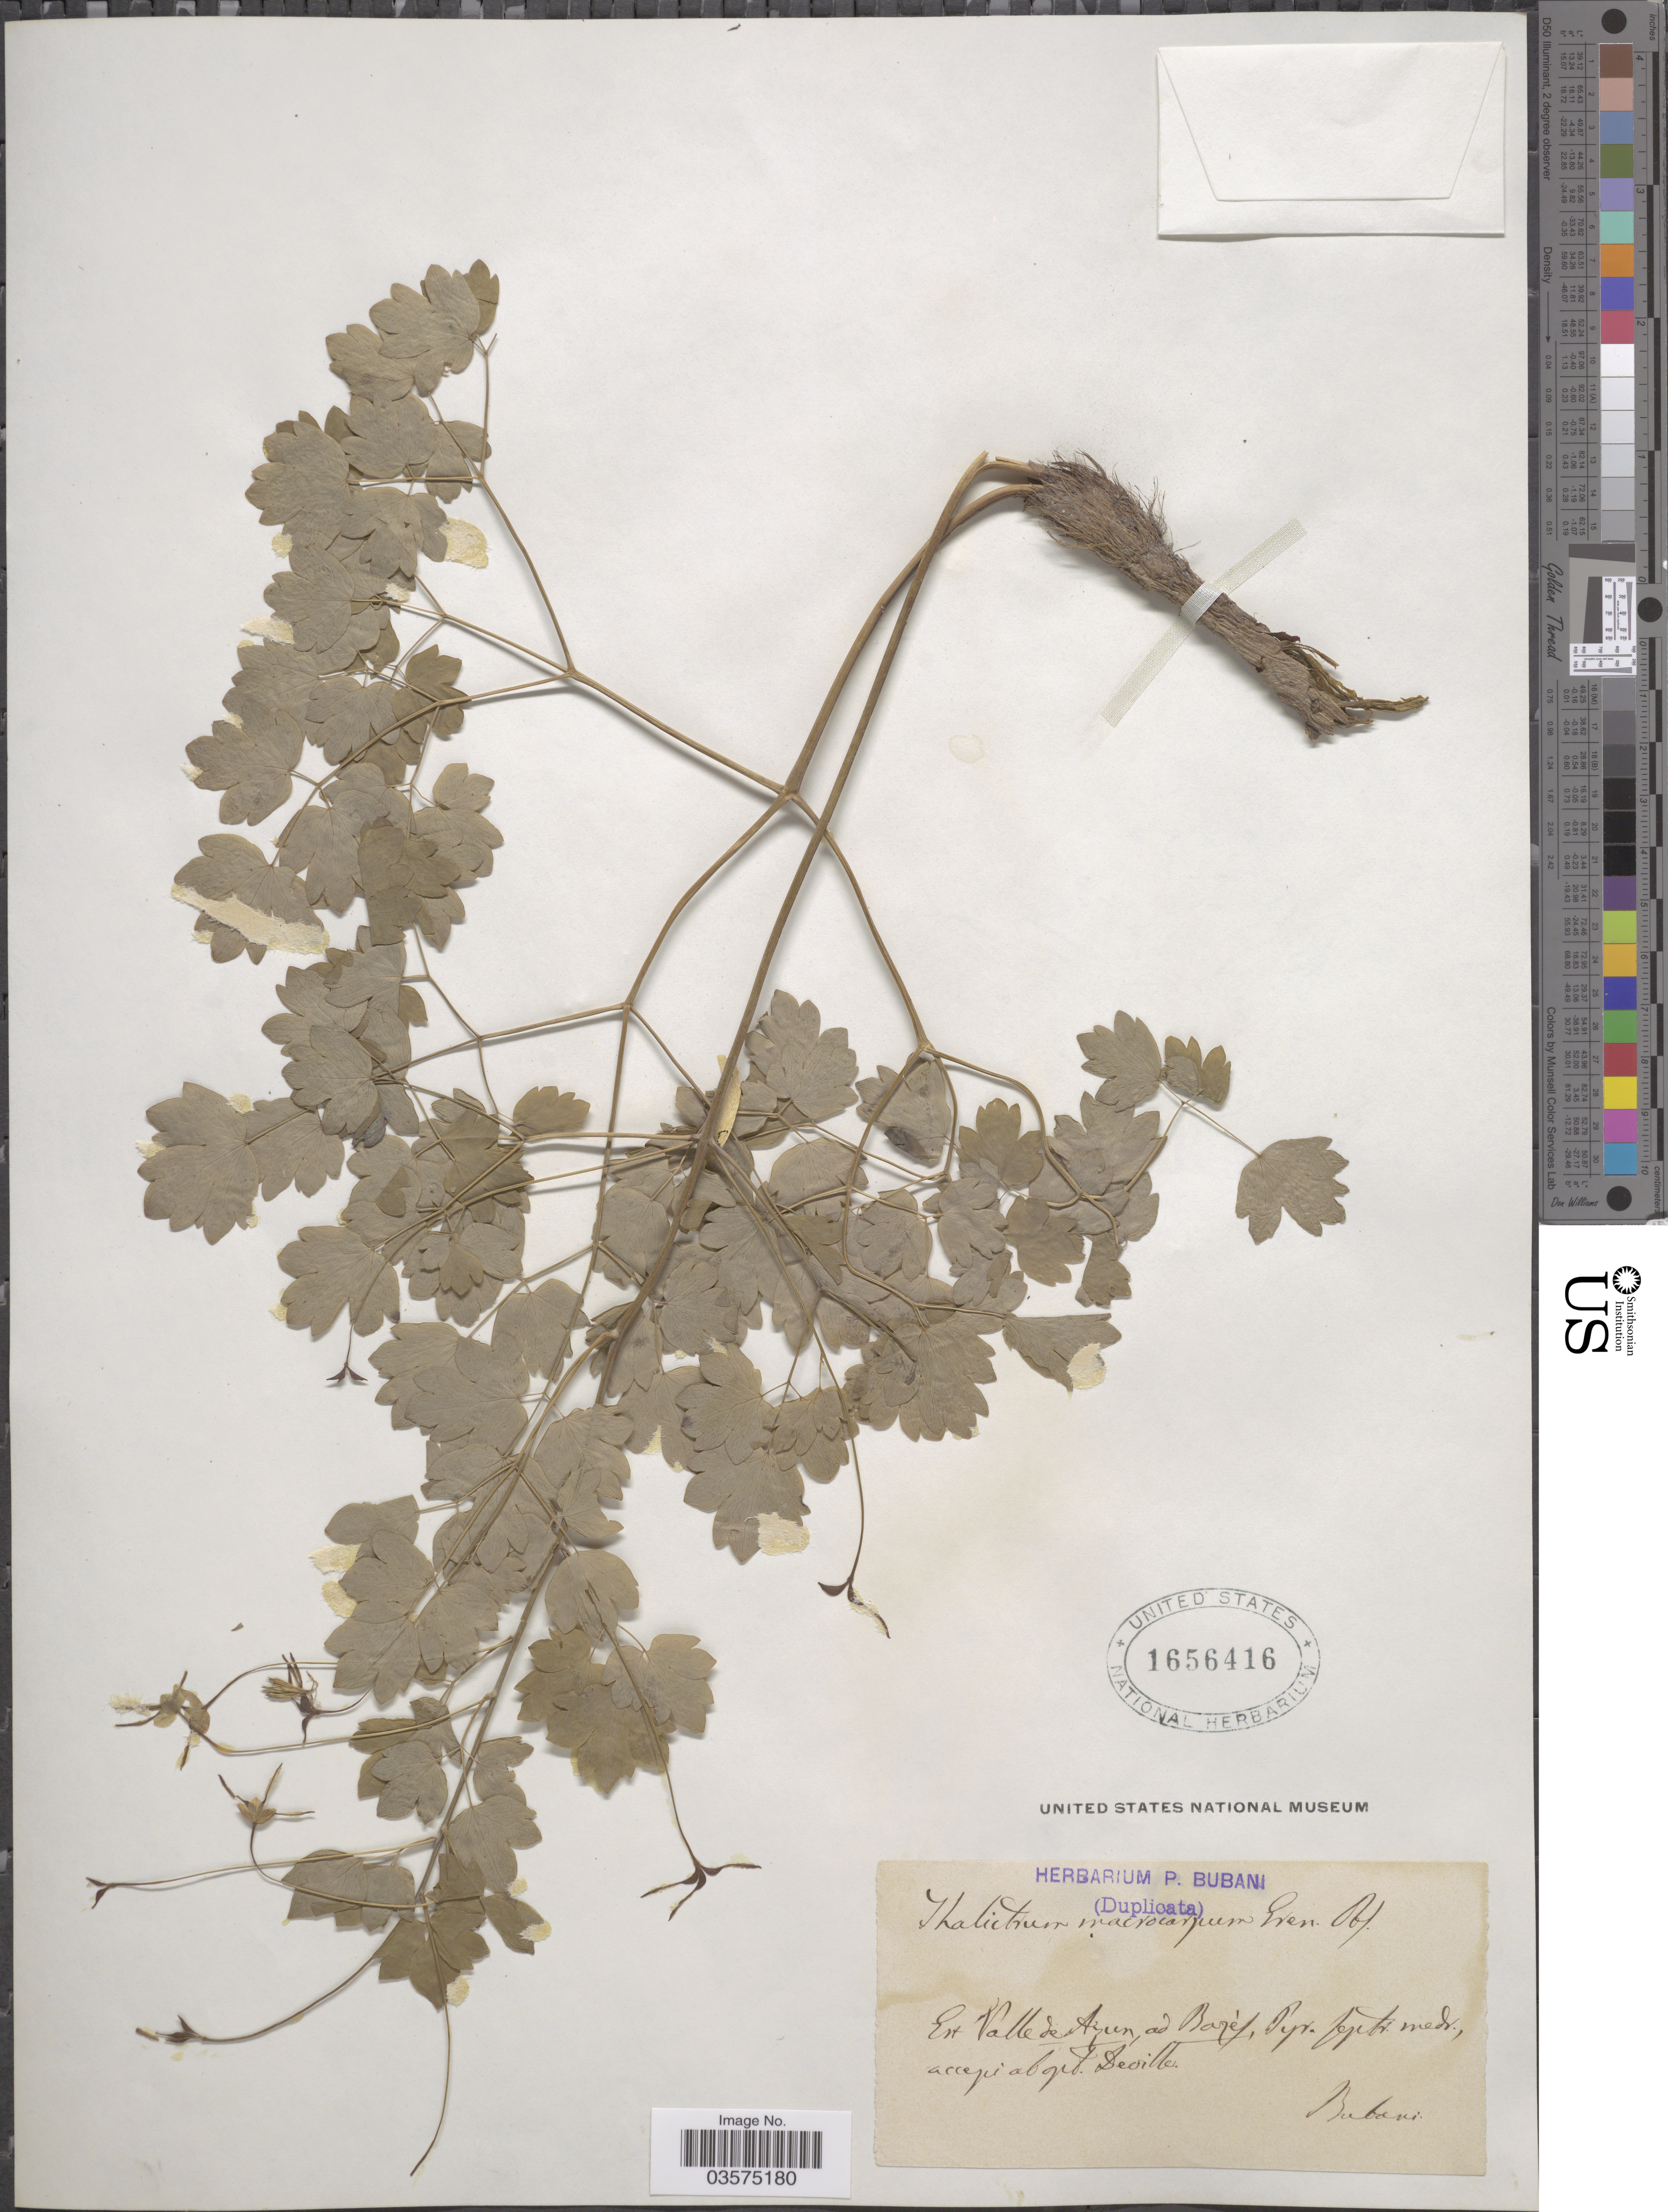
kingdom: Plantae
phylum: Tracheophyta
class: Magnoliopsida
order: Ranunculales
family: Ranunculaceae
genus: Thalictrum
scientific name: Thalictrum macrocarpum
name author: Gren.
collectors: P. Bubani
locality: Est Valle de Asun ad Barèl, Pyr. septr. medr., accepialopt Seville. [interpreted]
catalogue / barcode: US 1656416